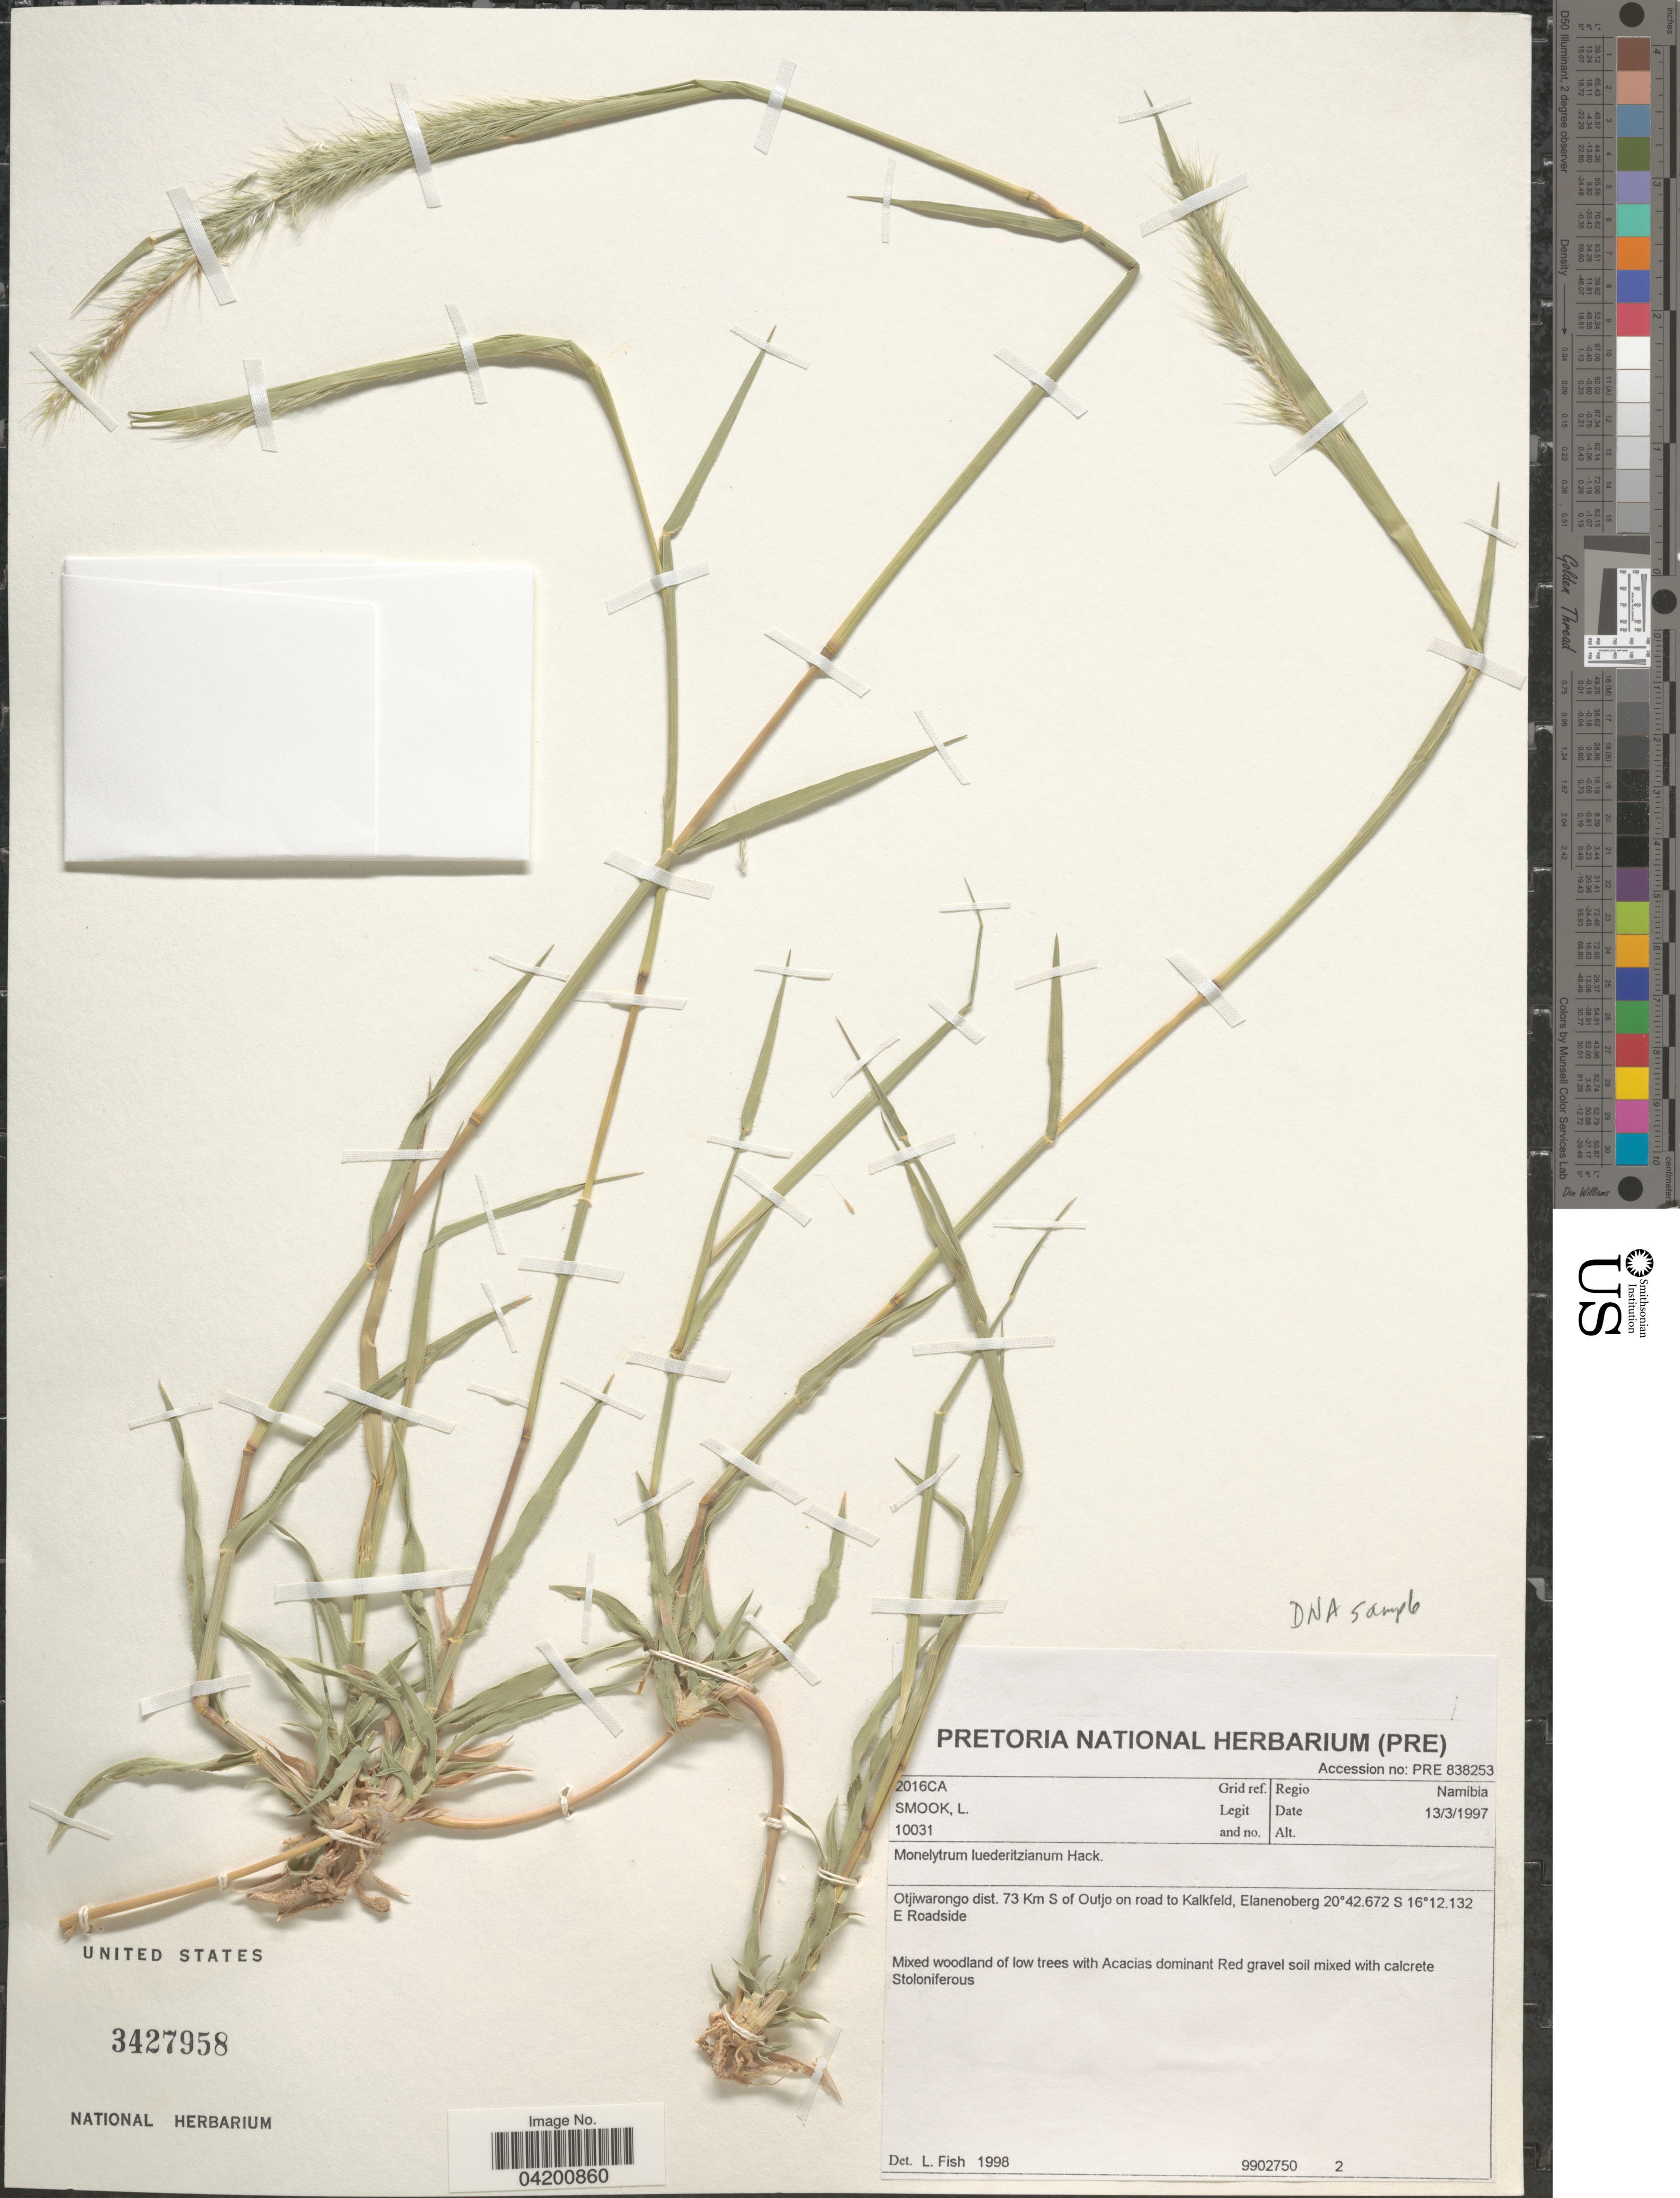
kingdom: Plantae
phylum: Tracheophyta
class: Liliopsida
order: Poales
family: Poaceae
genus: Monelytrum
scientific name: Monelytrum luederitzianum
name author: Hack.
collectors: L. Smook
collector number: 10031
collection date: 1997-03-13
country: Namibia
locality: Otjiwarongo dist. 73 Km S of Outjo on road to Kalkfeld, Elanenoberg. Roadside.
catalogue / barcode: US 3427958